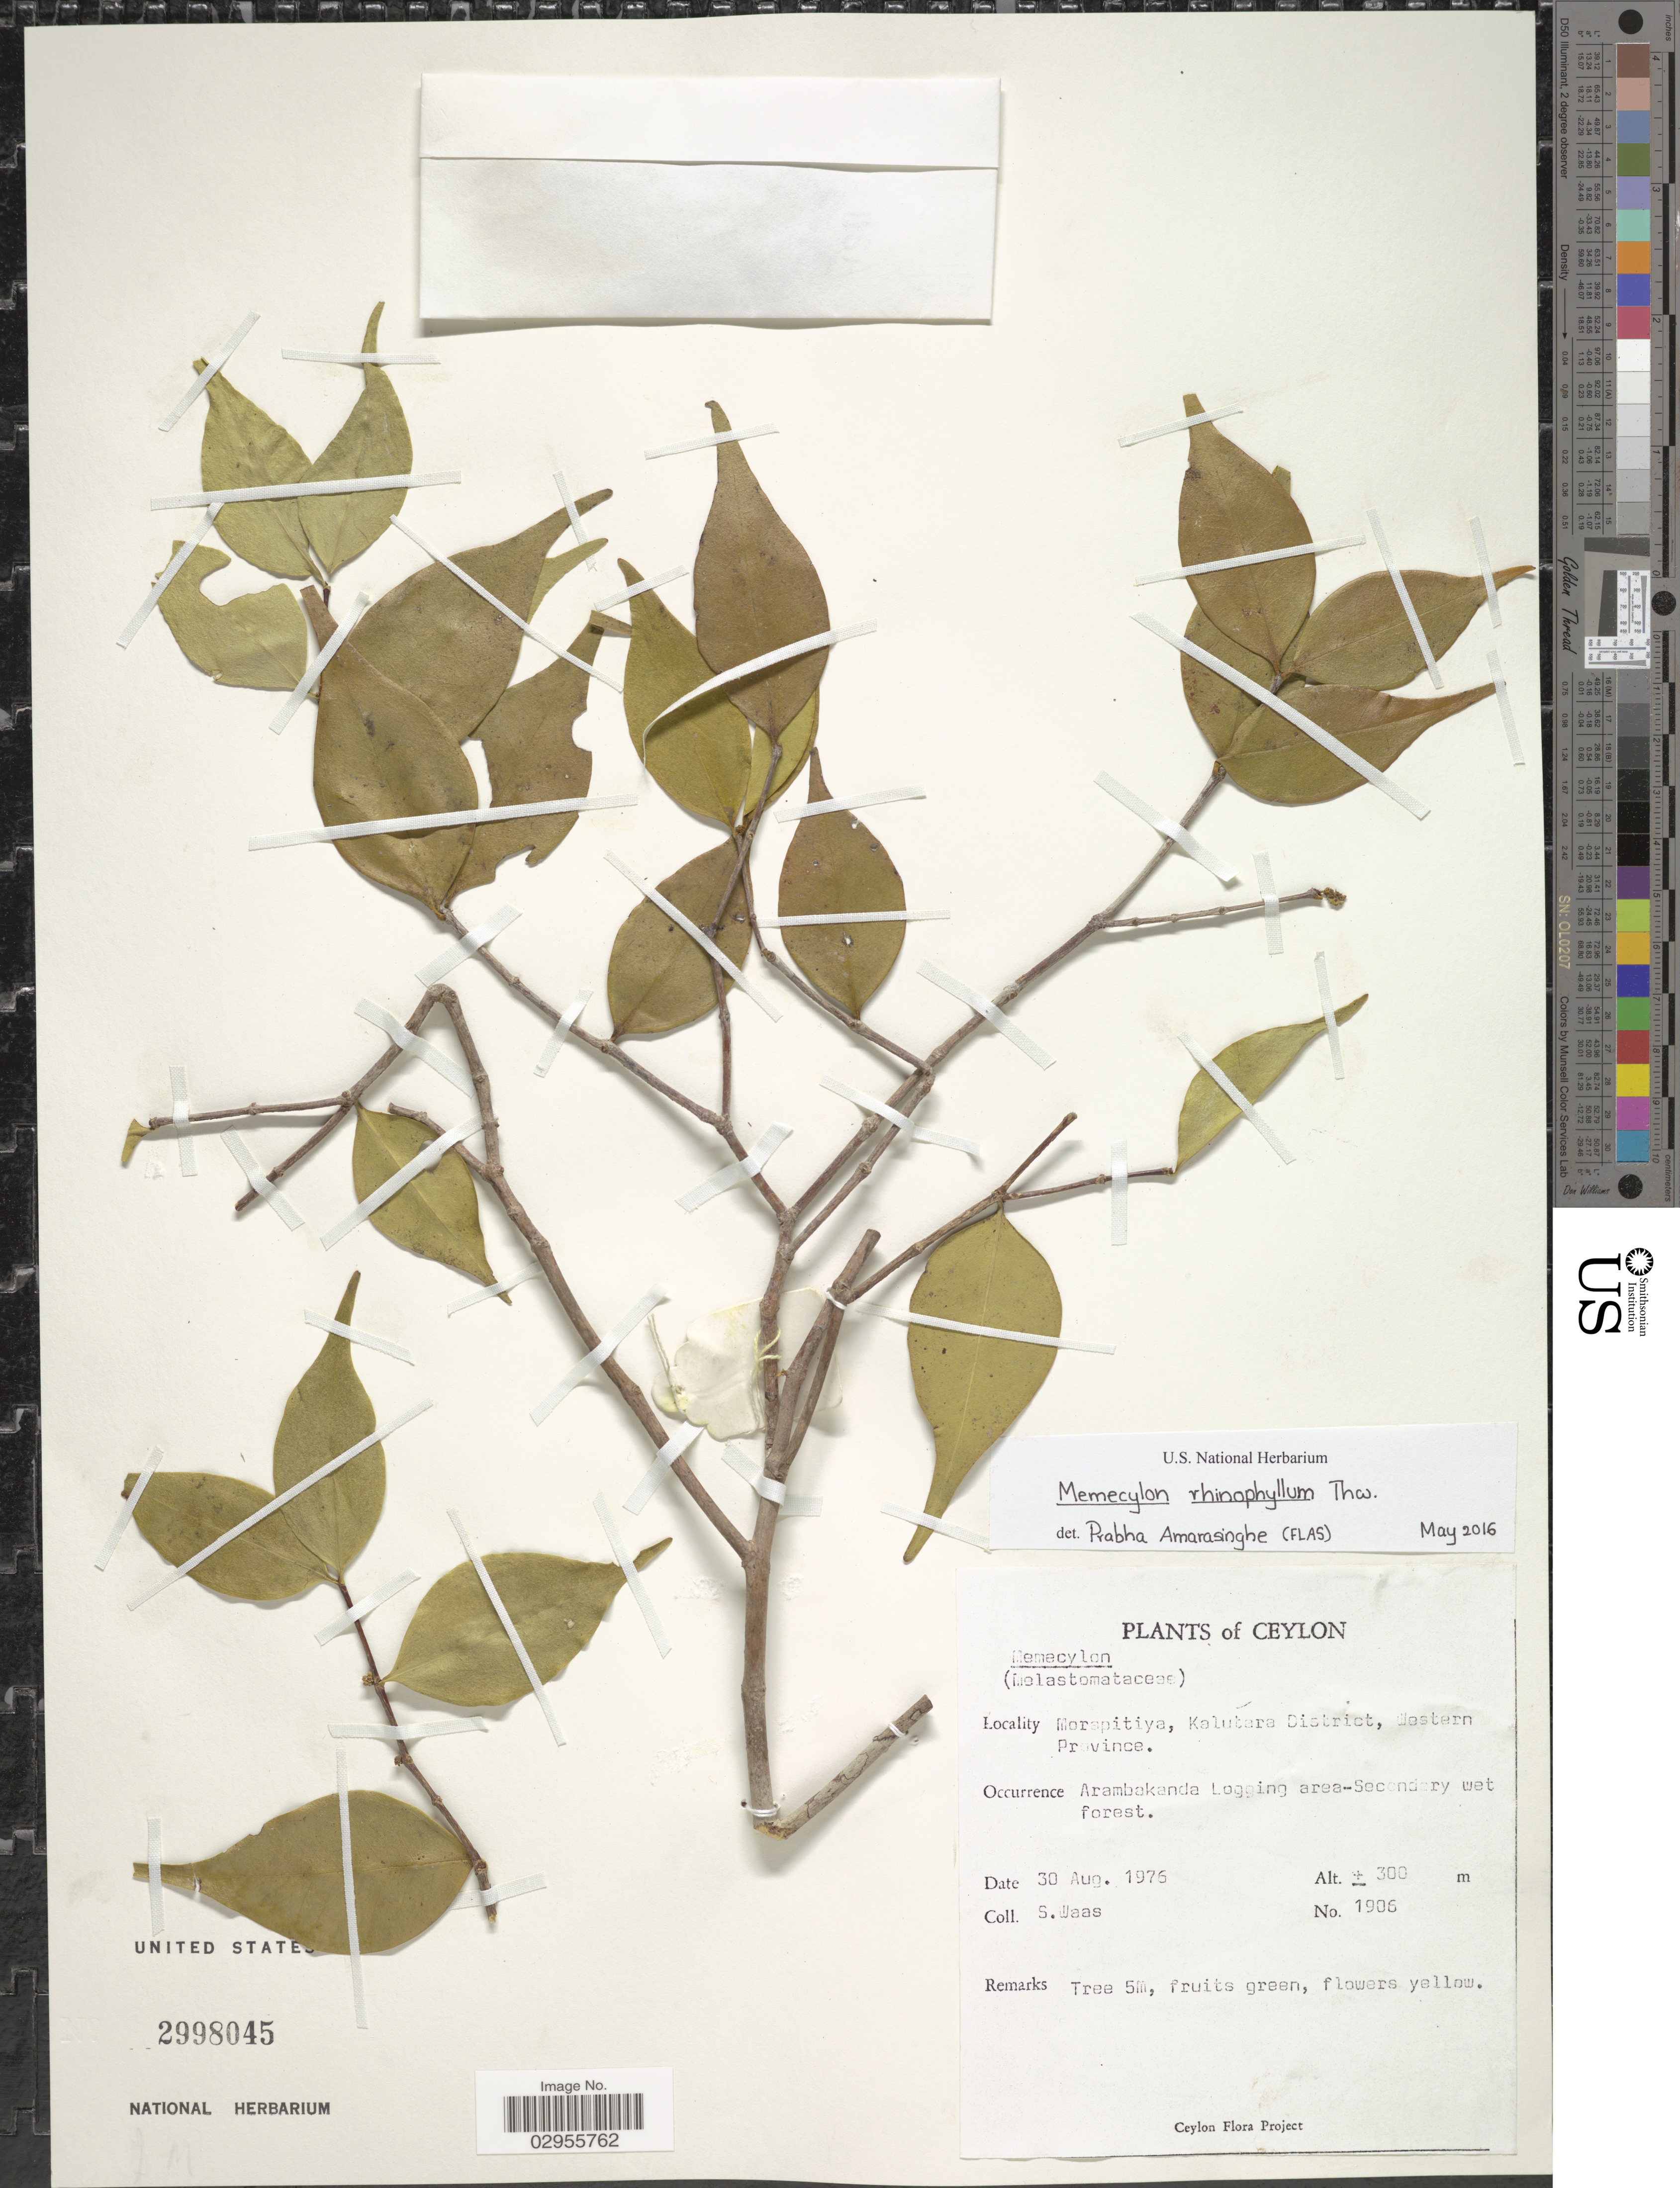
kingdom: Plantae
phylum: Tracheophyta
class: Magnoliopsida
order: Myrtales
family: Melastomataceae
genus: Memecylon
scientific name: Memecylon rhinophyllum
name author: Thwaites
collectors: S. Waas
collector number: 1906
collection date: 1976-08-30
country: Sri Lanka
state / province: Western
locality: Ceylon, Morapitiya, Kalutara District. Arambakanda Logging area.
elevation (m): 300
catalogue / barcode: US 2998045